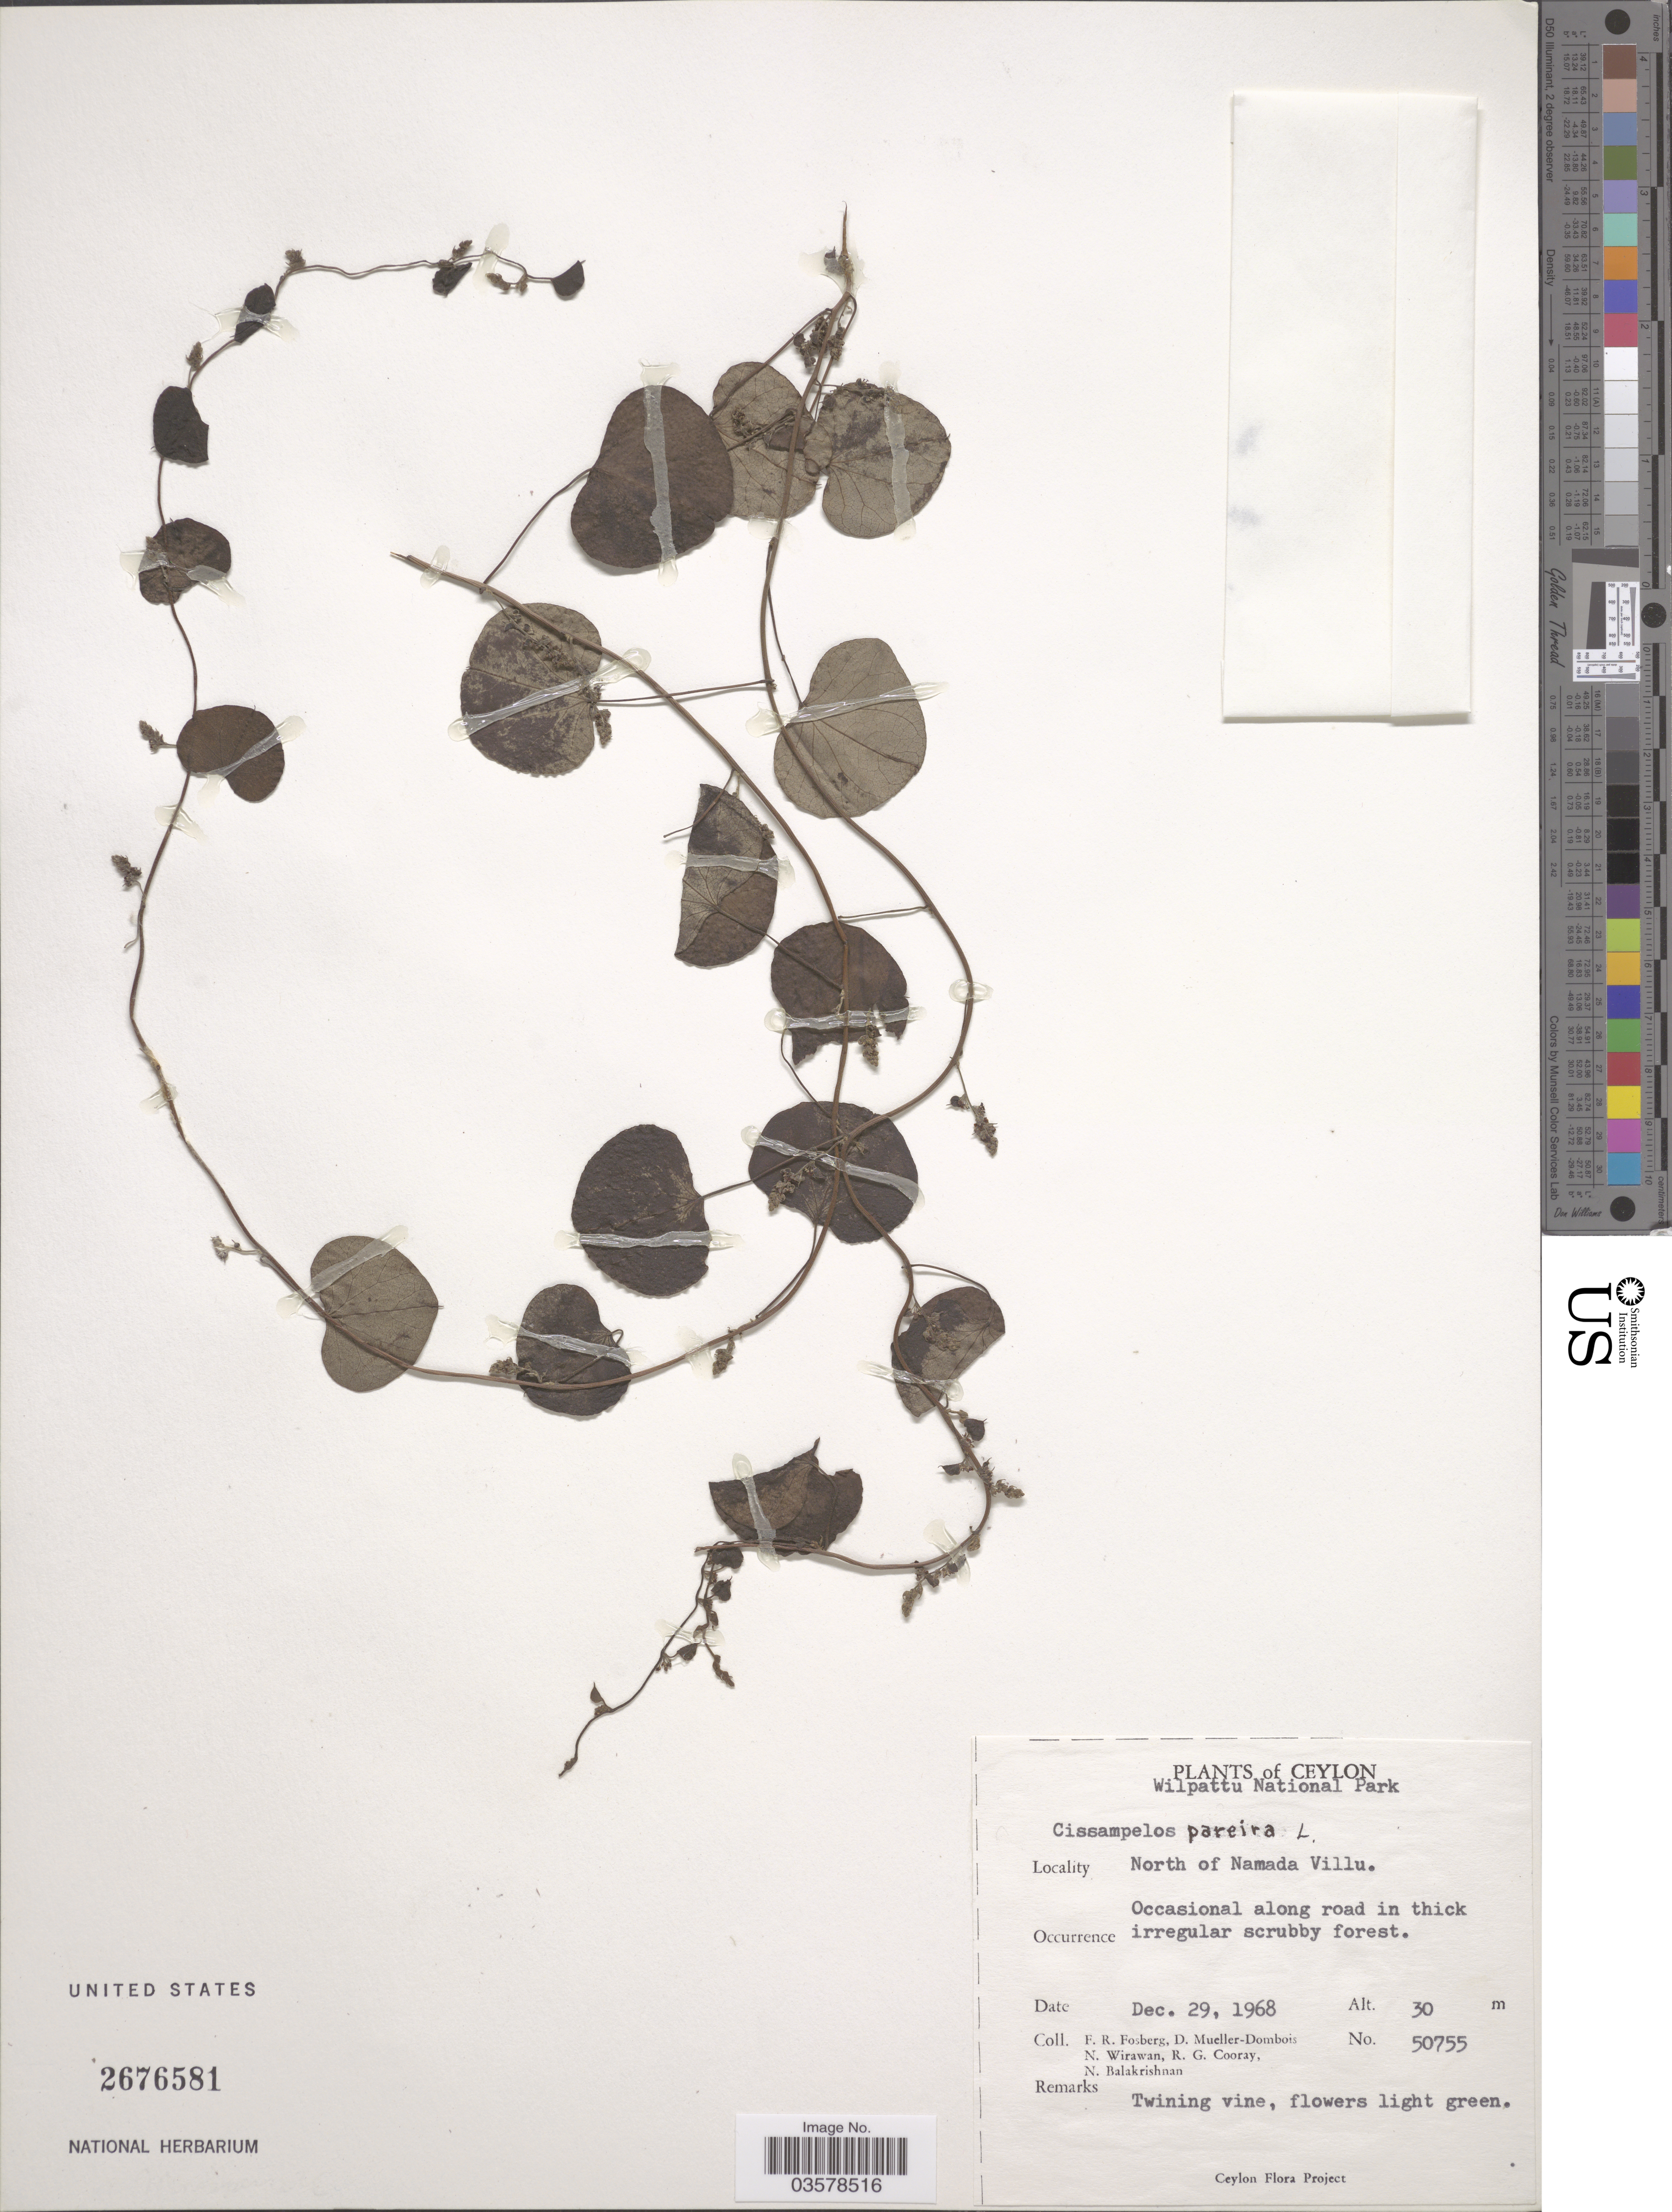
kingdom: Plantae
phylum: Tracheophyta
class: Magnoliopsida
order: Ranunculales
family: Menispermaceae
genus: Cissampelos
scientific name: Cissampelos pareira var. hirsuta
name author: (Buch.-Ham. ex DC.) Forman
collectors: F. R. Fosberg, D. Mueller-Dombois, N. Wirawan, R. Cooray & N. Balakrishnan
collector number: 50755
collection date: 1968-12-29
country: Sri Lanka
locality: Ceylon. Willpattu National Park. North of Namada Villu.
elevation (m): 30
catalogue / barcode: US 2676581